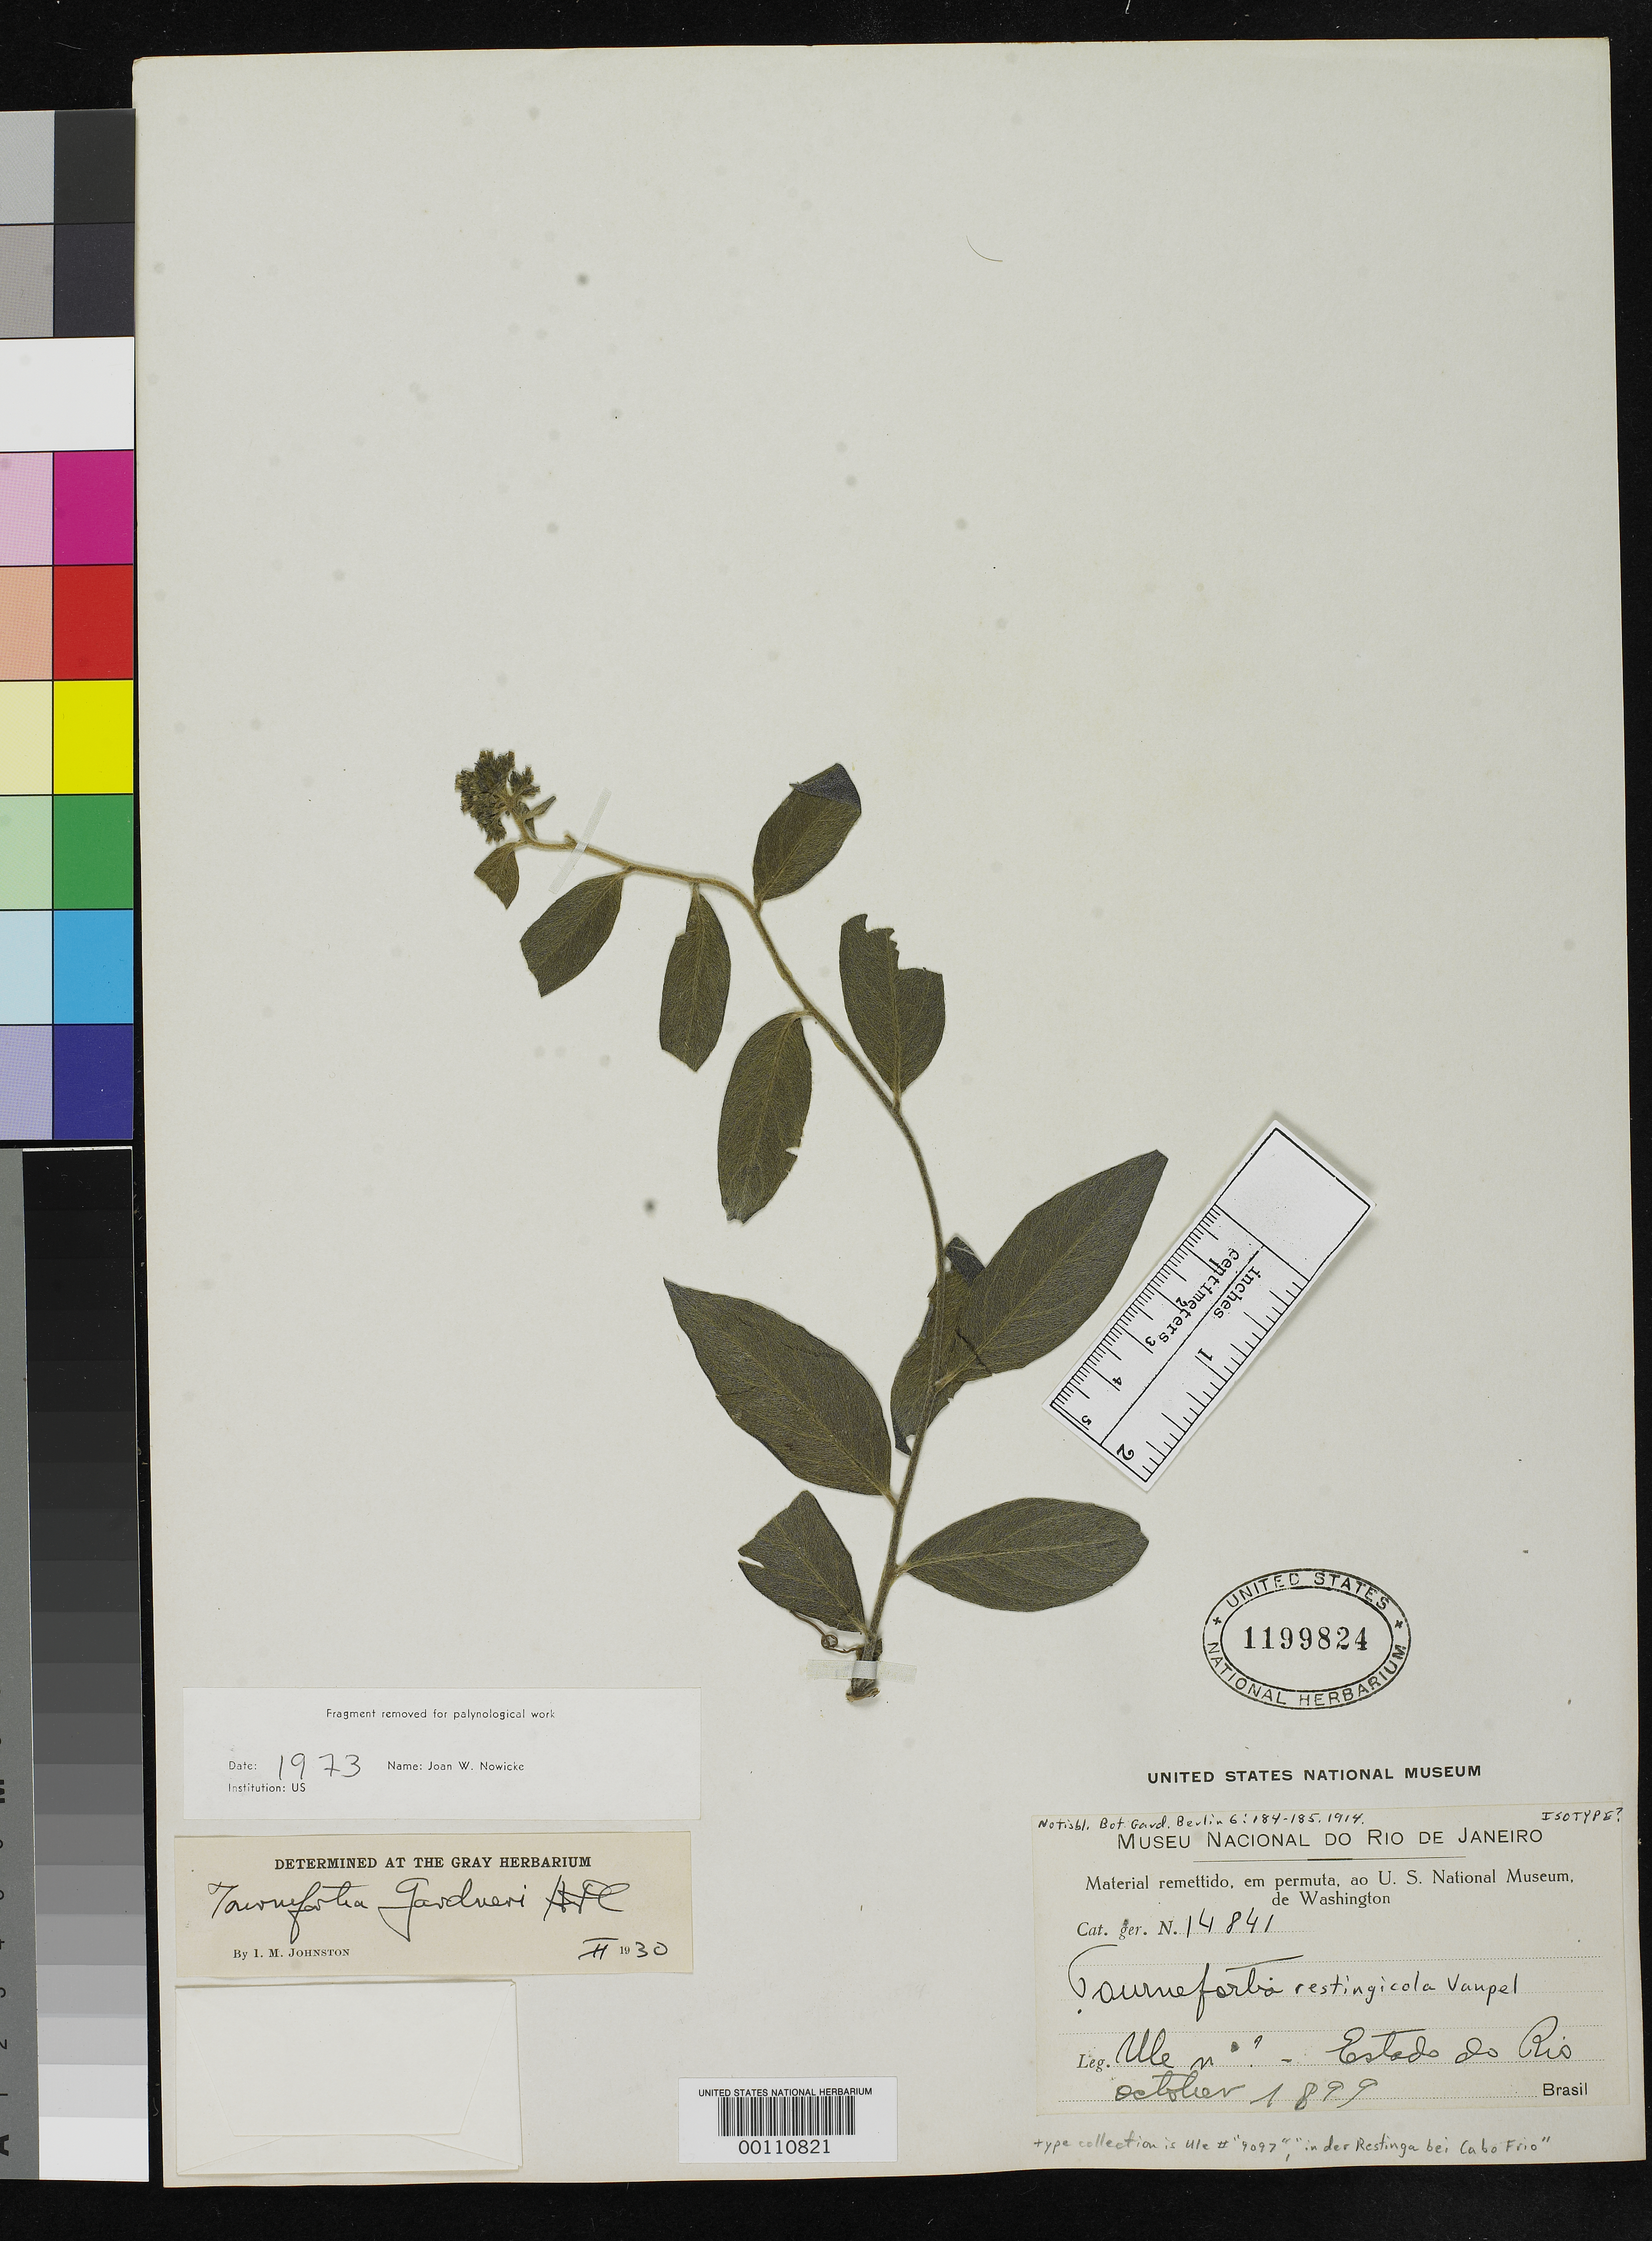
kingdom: Plantae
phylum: Tracheophyta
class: Magnoliopsida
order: Boraginales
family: Heliotropiaceae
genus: Tournefortia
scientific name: Tournefortia restingicola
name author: Vaupel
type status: Possible Isotype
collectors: E. H. Ule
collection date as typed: Oct 1899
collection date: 1899-10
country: Brazil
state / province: Rio de Janeiro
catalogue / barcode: US 1199824